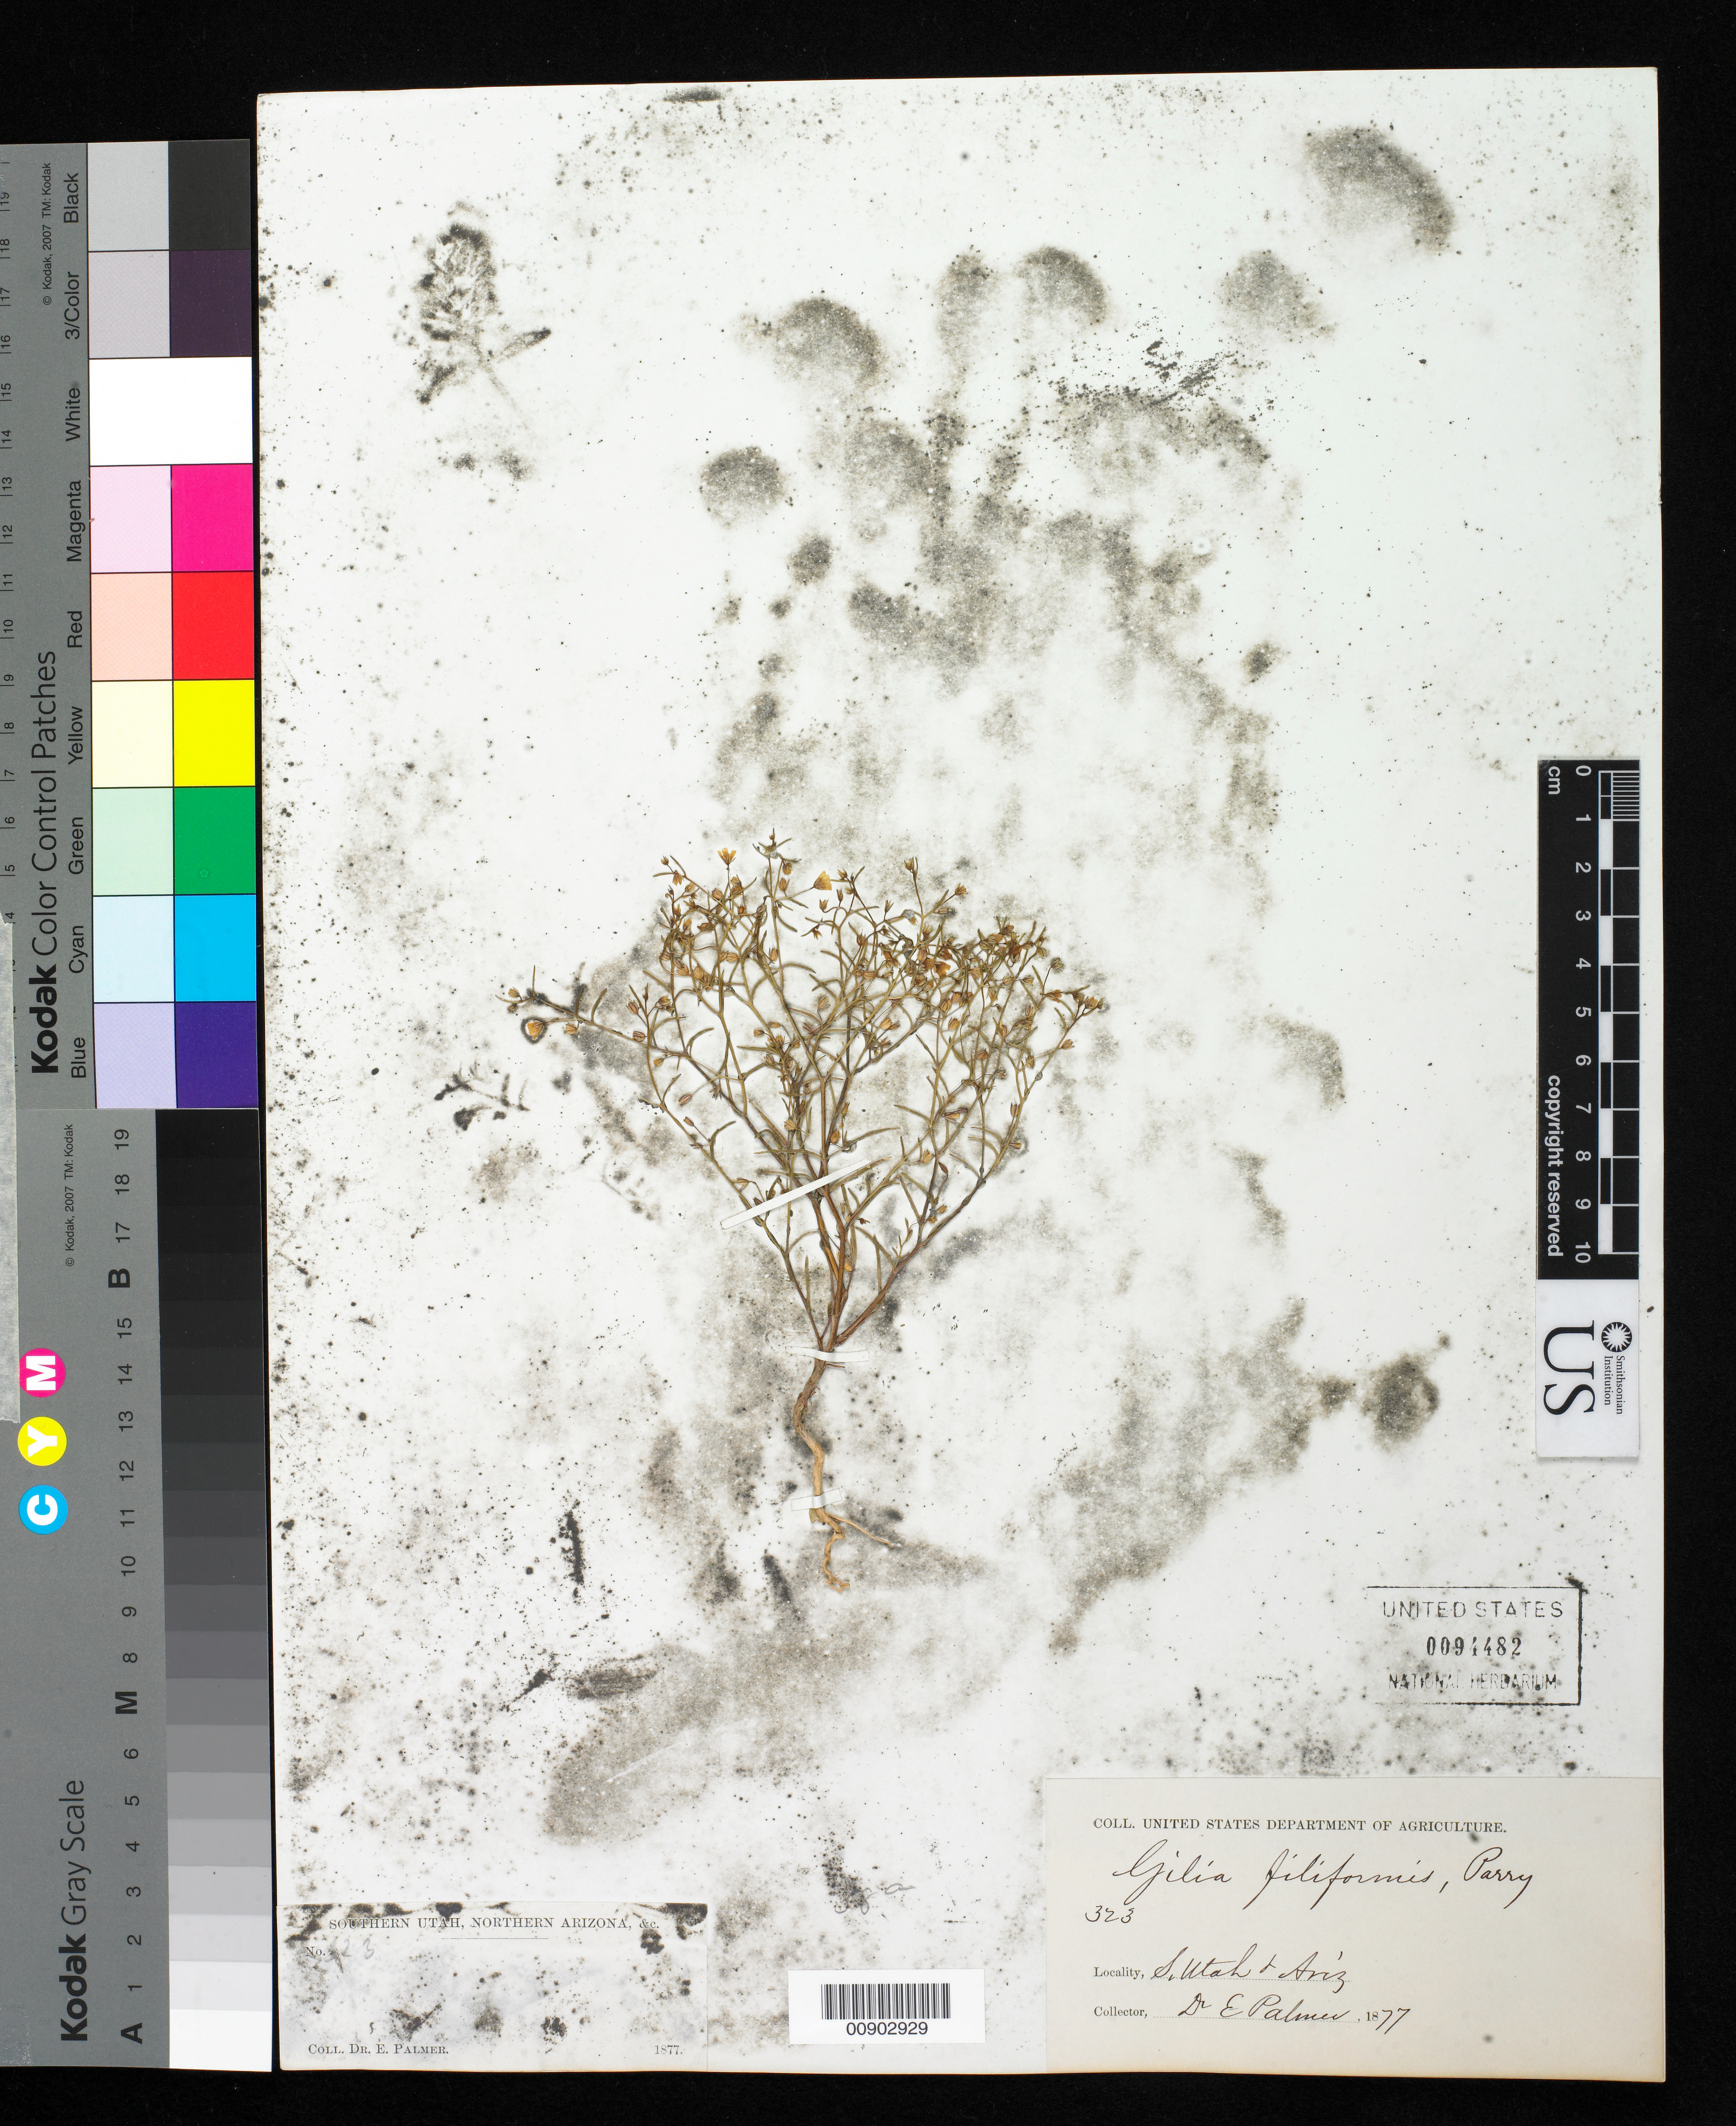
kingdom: Plantae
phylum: Tracheophyta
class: Magnoliopsida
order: Ericales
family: Polemoniaceae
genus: Linanthus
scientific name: Linanthus filiformis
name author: (Parry ex A. Gray) J.M. Porter & L.A. Johnson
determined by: Strong, Mark T., (BOT), Smithsonian Institution - National Museum of Natural History (UNITED STATES)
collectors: E. Palmer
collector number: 323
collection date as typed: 1877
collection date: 1877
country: United States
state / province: Arizona / Utah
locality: S. Utah & Arizona.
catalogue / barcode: US 94482